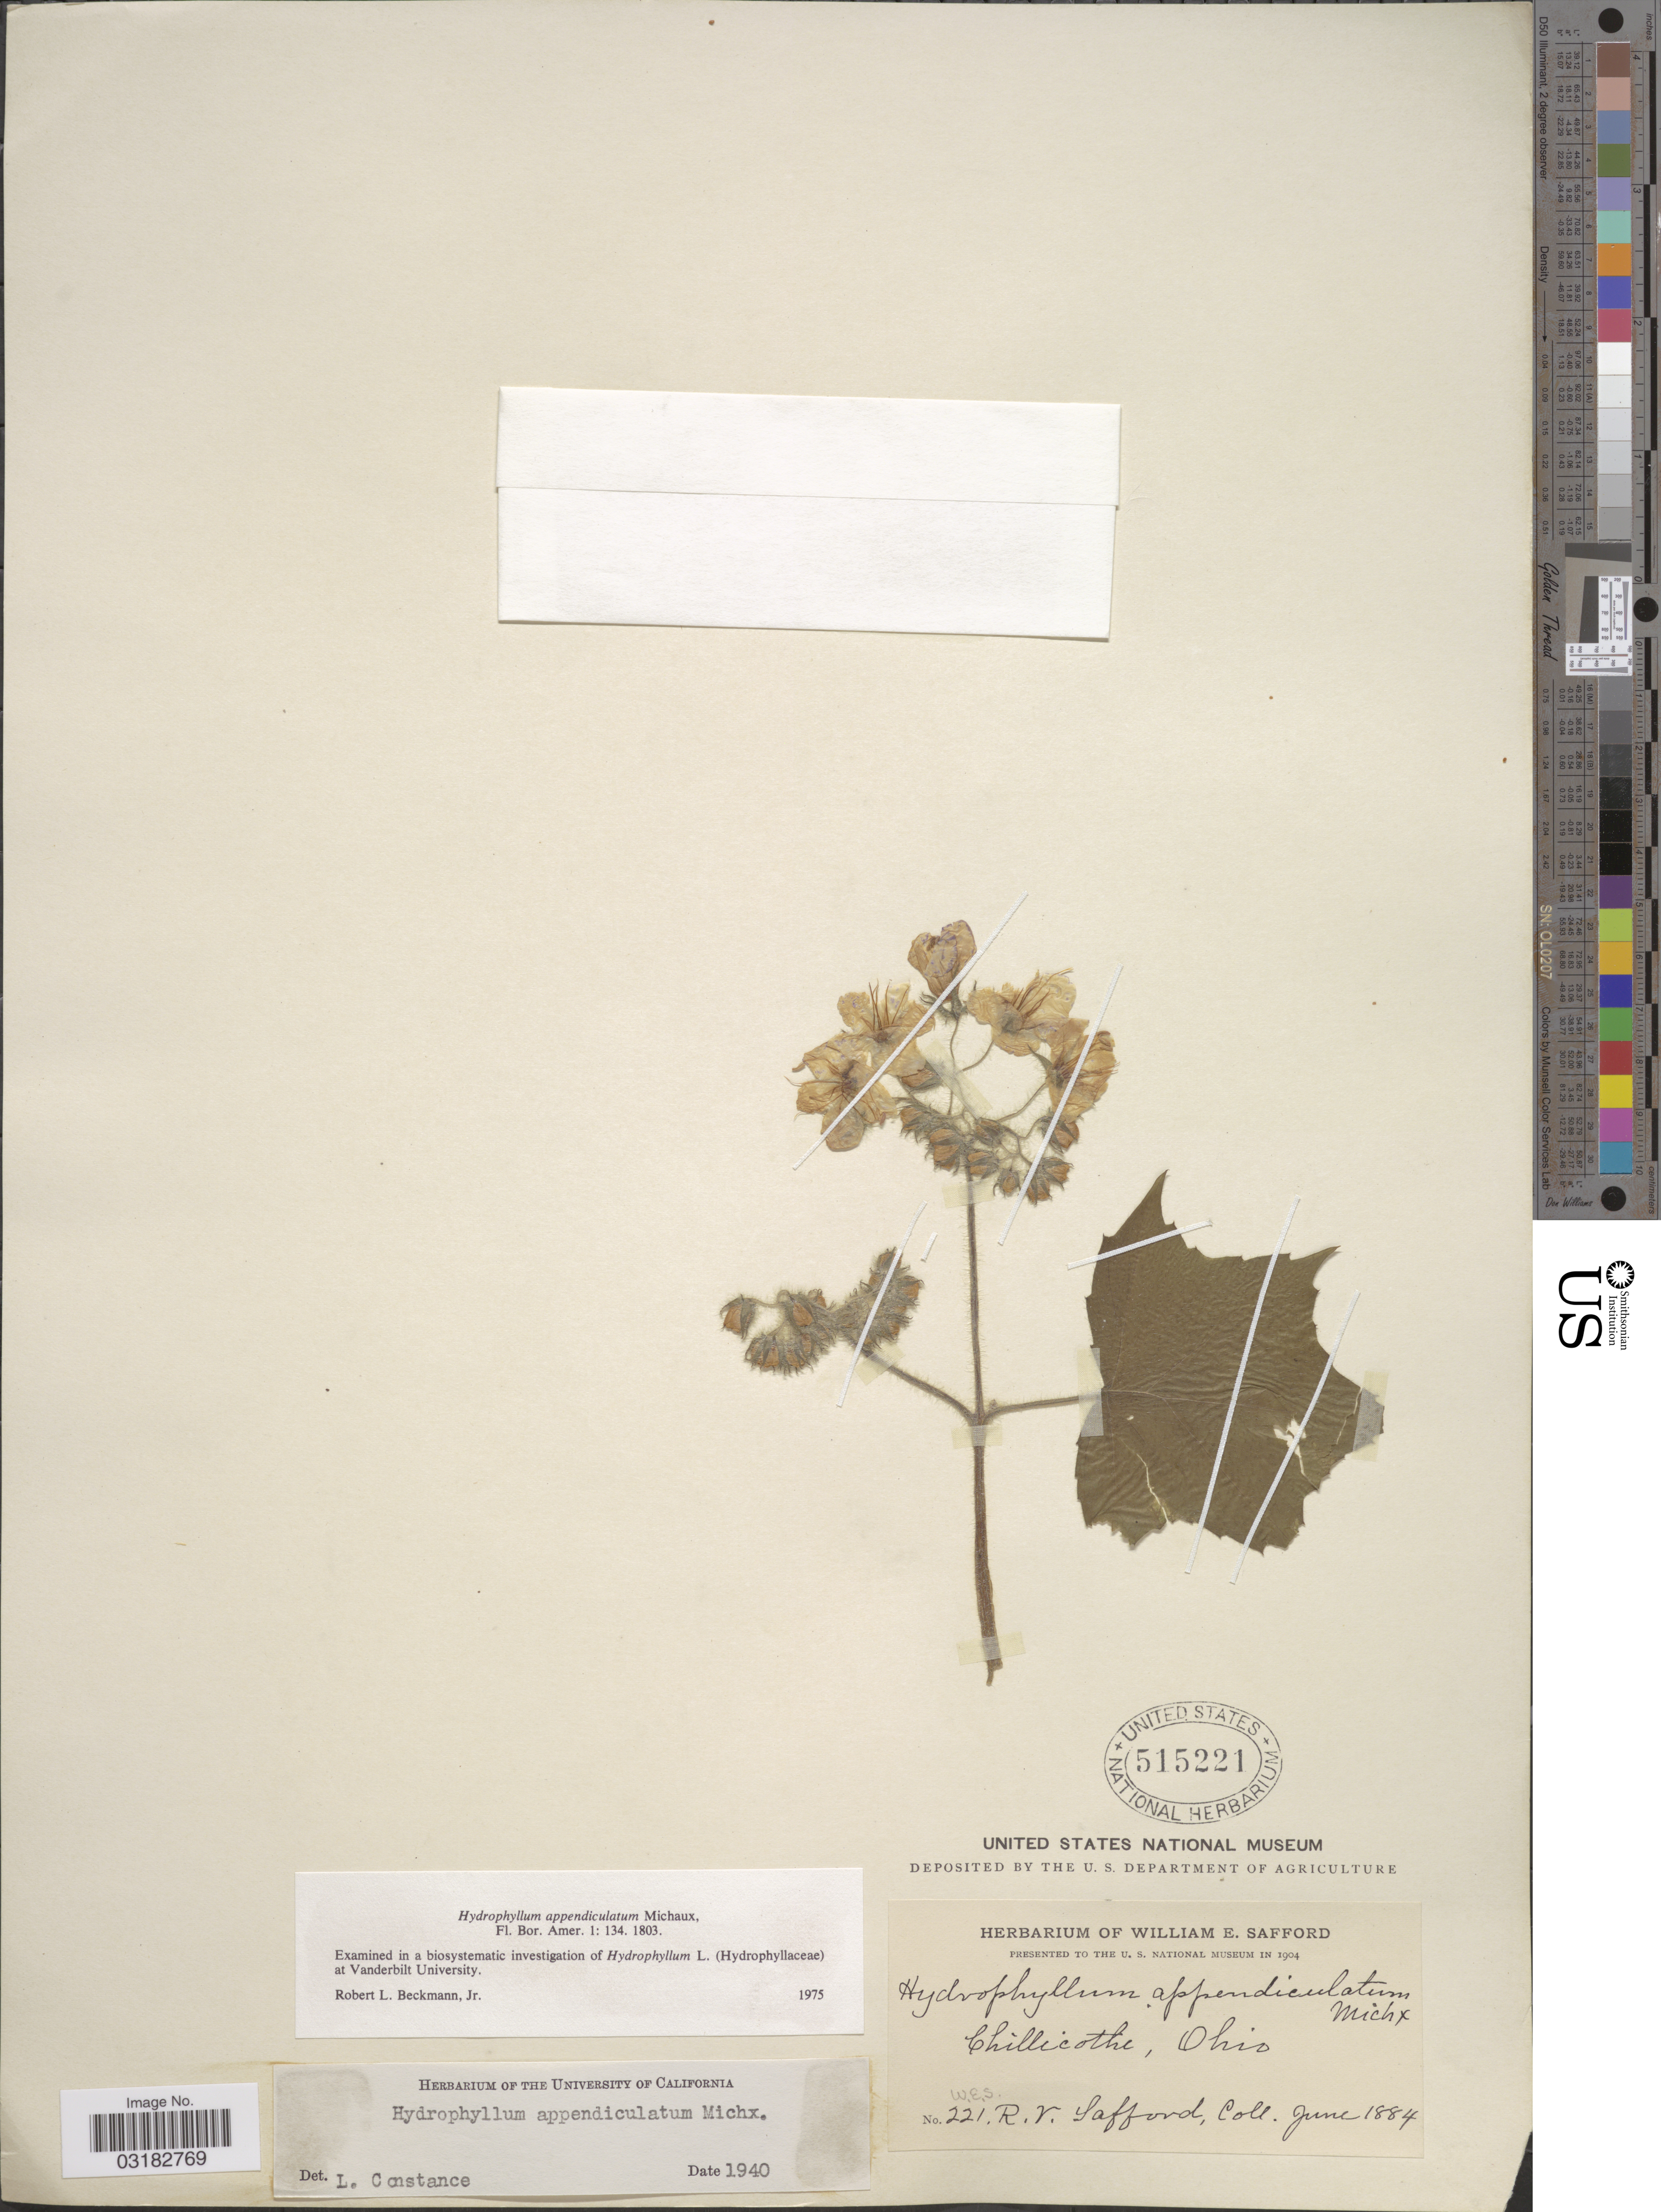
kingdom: Plantae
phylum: Tracheophyta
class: Magnoliopsida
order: Boraginales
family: Hydrophyllaceae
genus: Hydrophyllum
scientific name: Hydrophyllum appendiculatum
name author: Michx.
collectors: W. E. Safford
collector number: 221.R.V.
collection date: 1884-06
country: United States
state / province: Ohio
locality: Chillicothe.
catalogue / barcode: US 515221